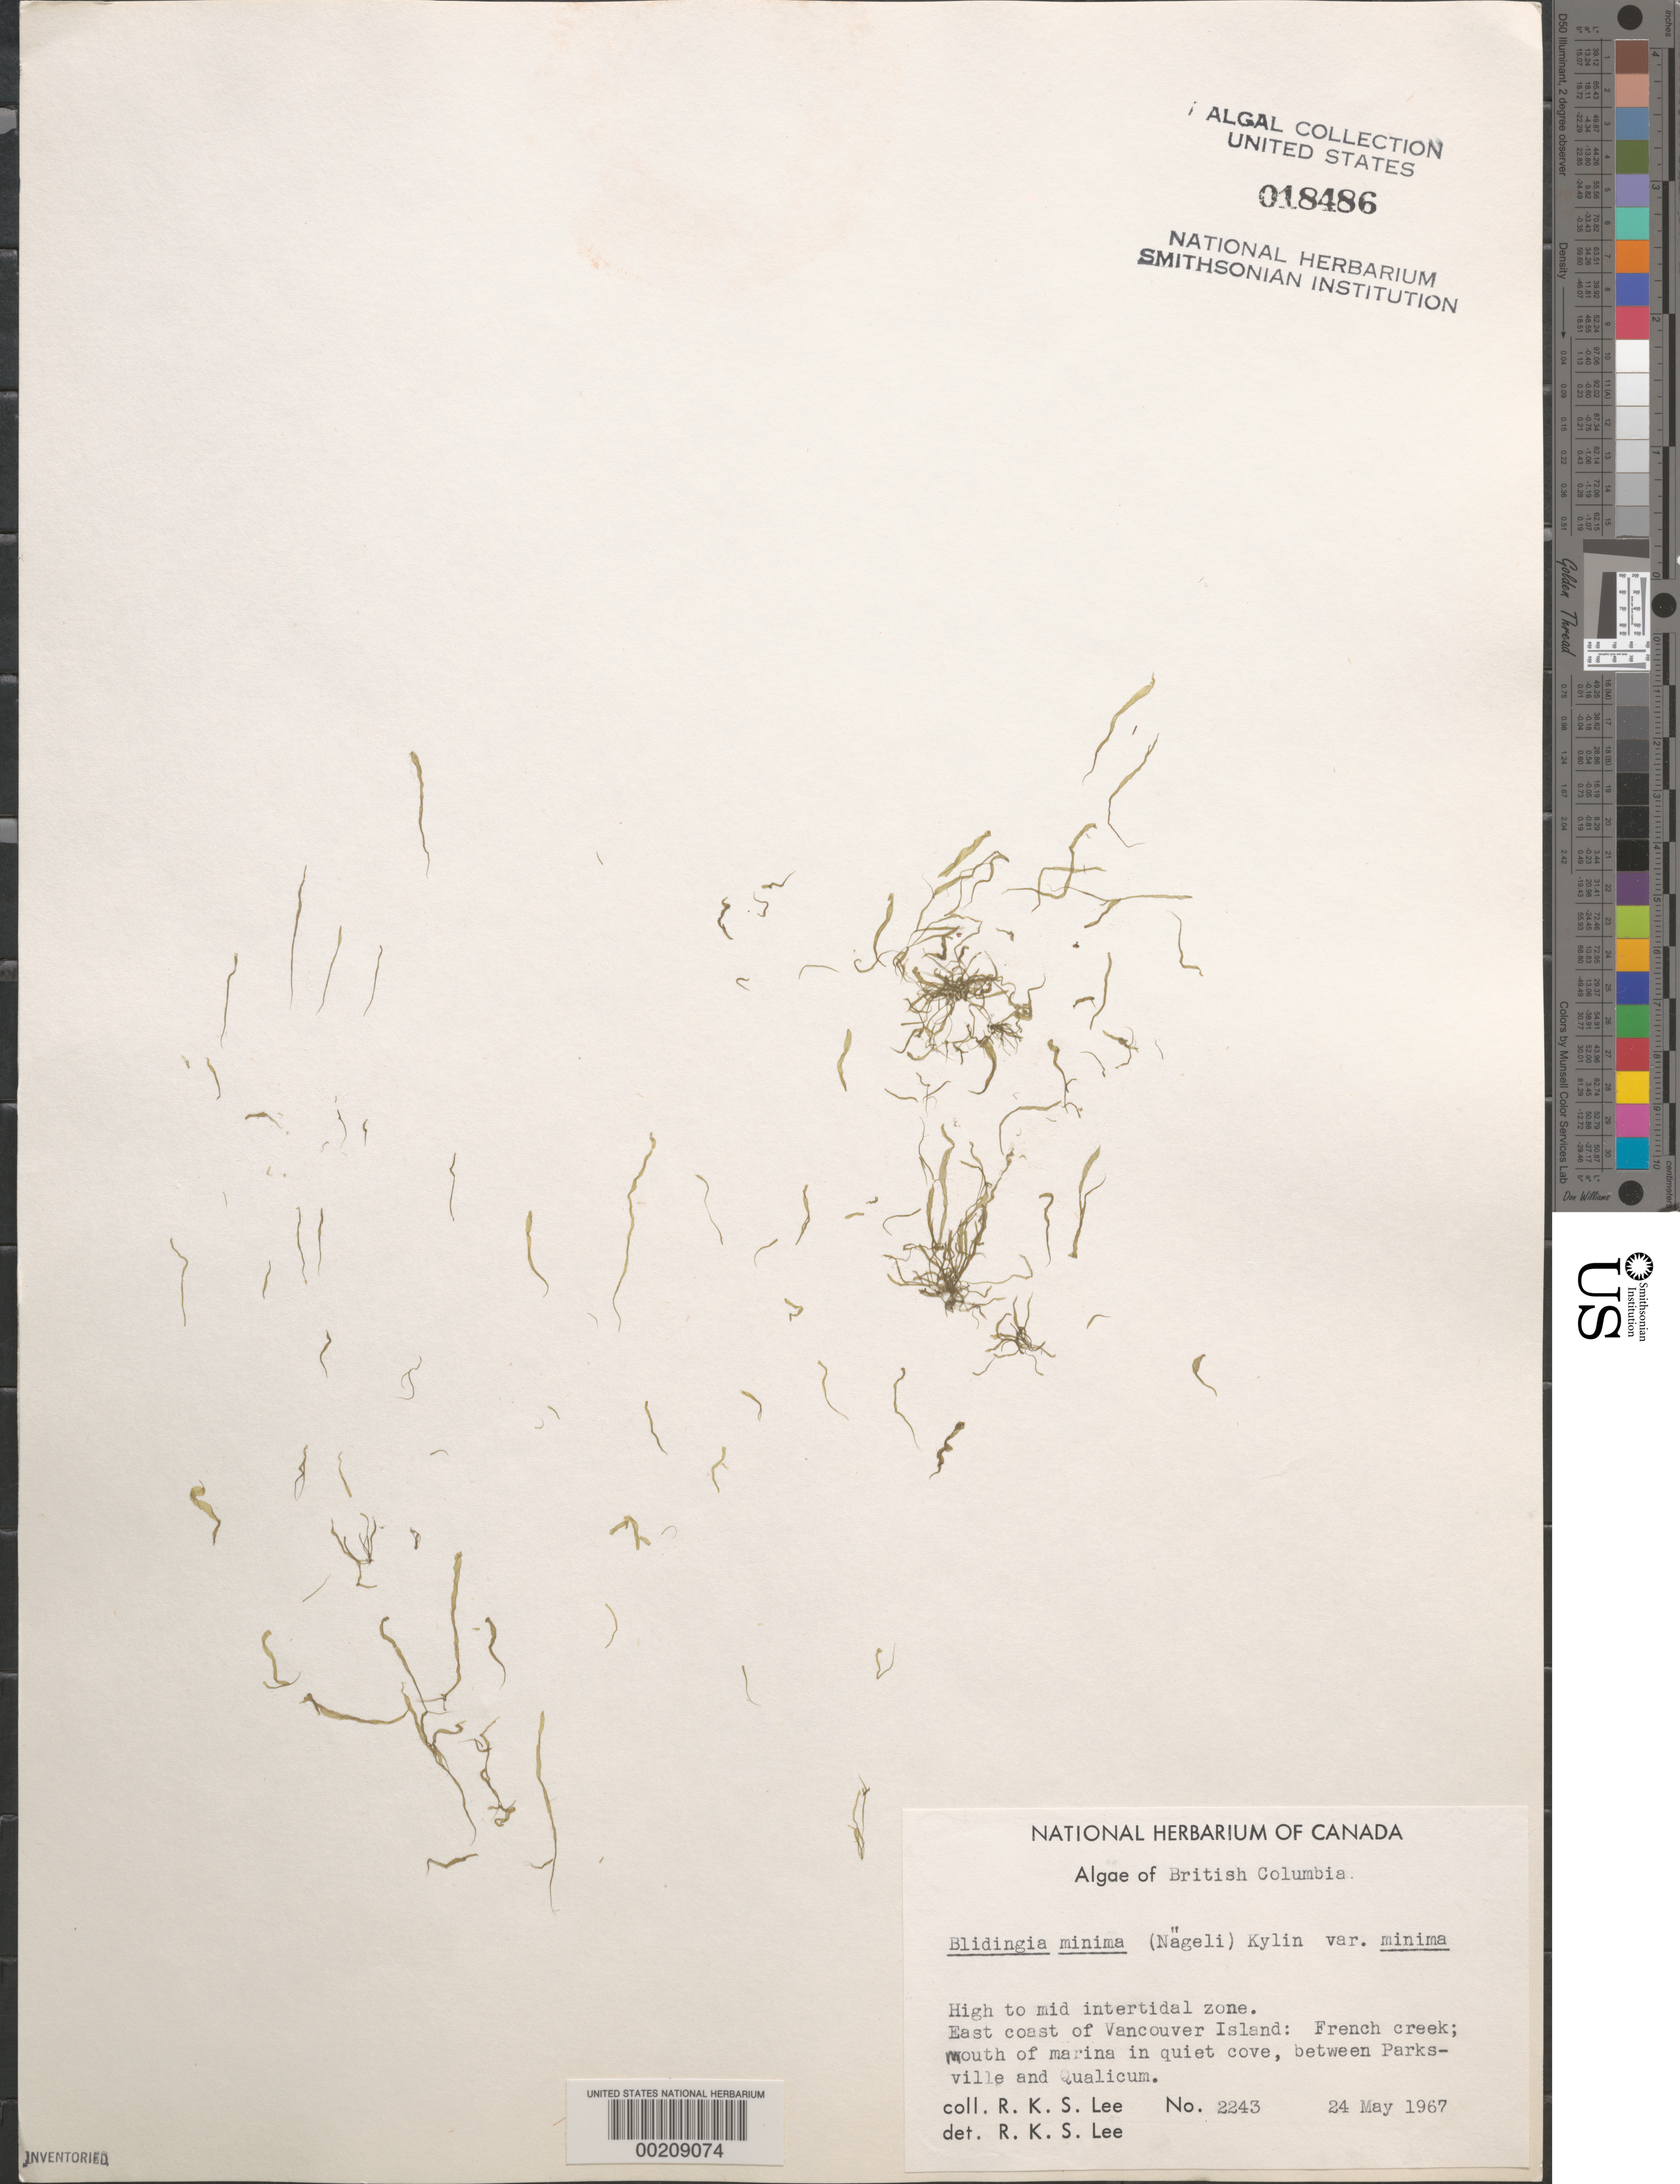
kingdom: Plantae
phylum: Chlorophyta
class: Ulvophyceae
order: Ulvales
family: Kornmanniaceae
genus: Blidingia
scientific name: Blidingia minima var. minima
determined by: Lee, R. K. S.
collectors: R. Lee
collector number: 2243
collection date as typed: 24 May 1967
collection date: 1967-05-24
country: Canada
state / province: British Columbia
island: Vancouver Island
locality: French Creek between Parksville and Qualicum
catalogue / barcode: US 18486